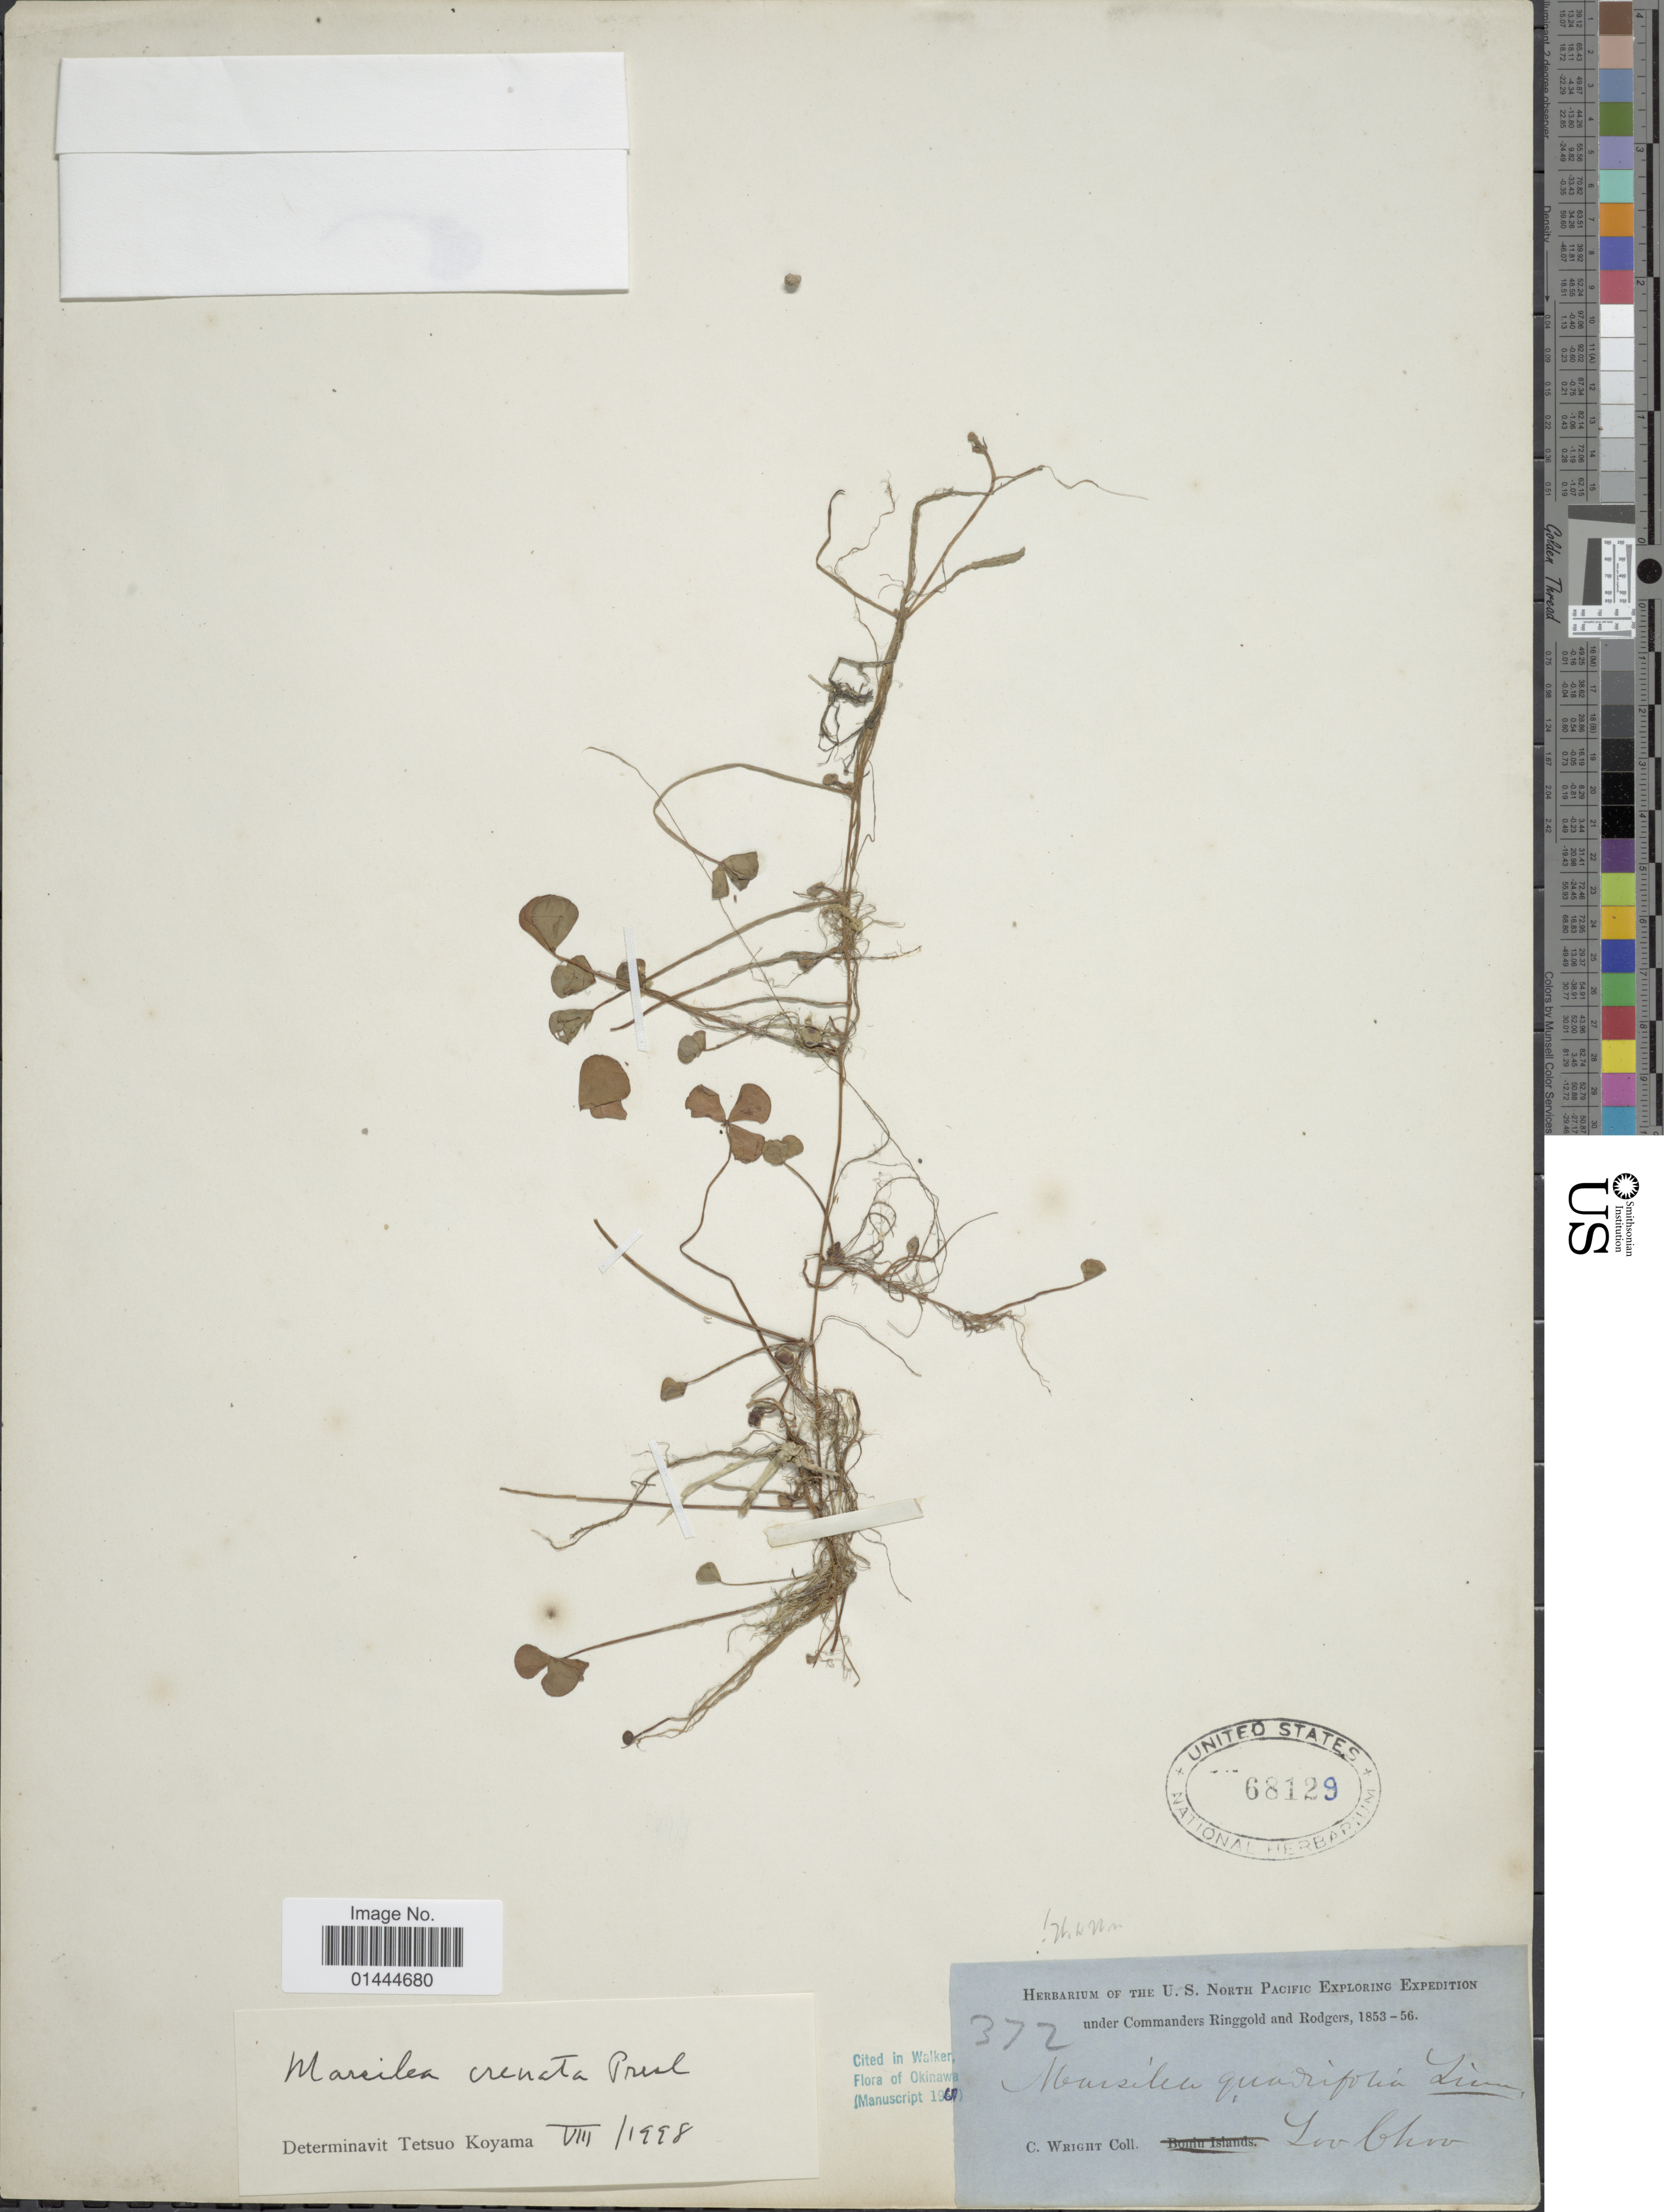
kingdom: Plantae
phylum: Tracheophyta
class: Polypodiopsida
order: Salviniales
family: Marsileaceae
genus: Marsilea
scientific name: Marsilea crenata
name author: C. Presl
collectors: C. Wright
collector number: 372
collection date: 1853/1856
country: Japan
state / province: Okinawa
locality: Loo Choo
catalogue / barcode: US 68129